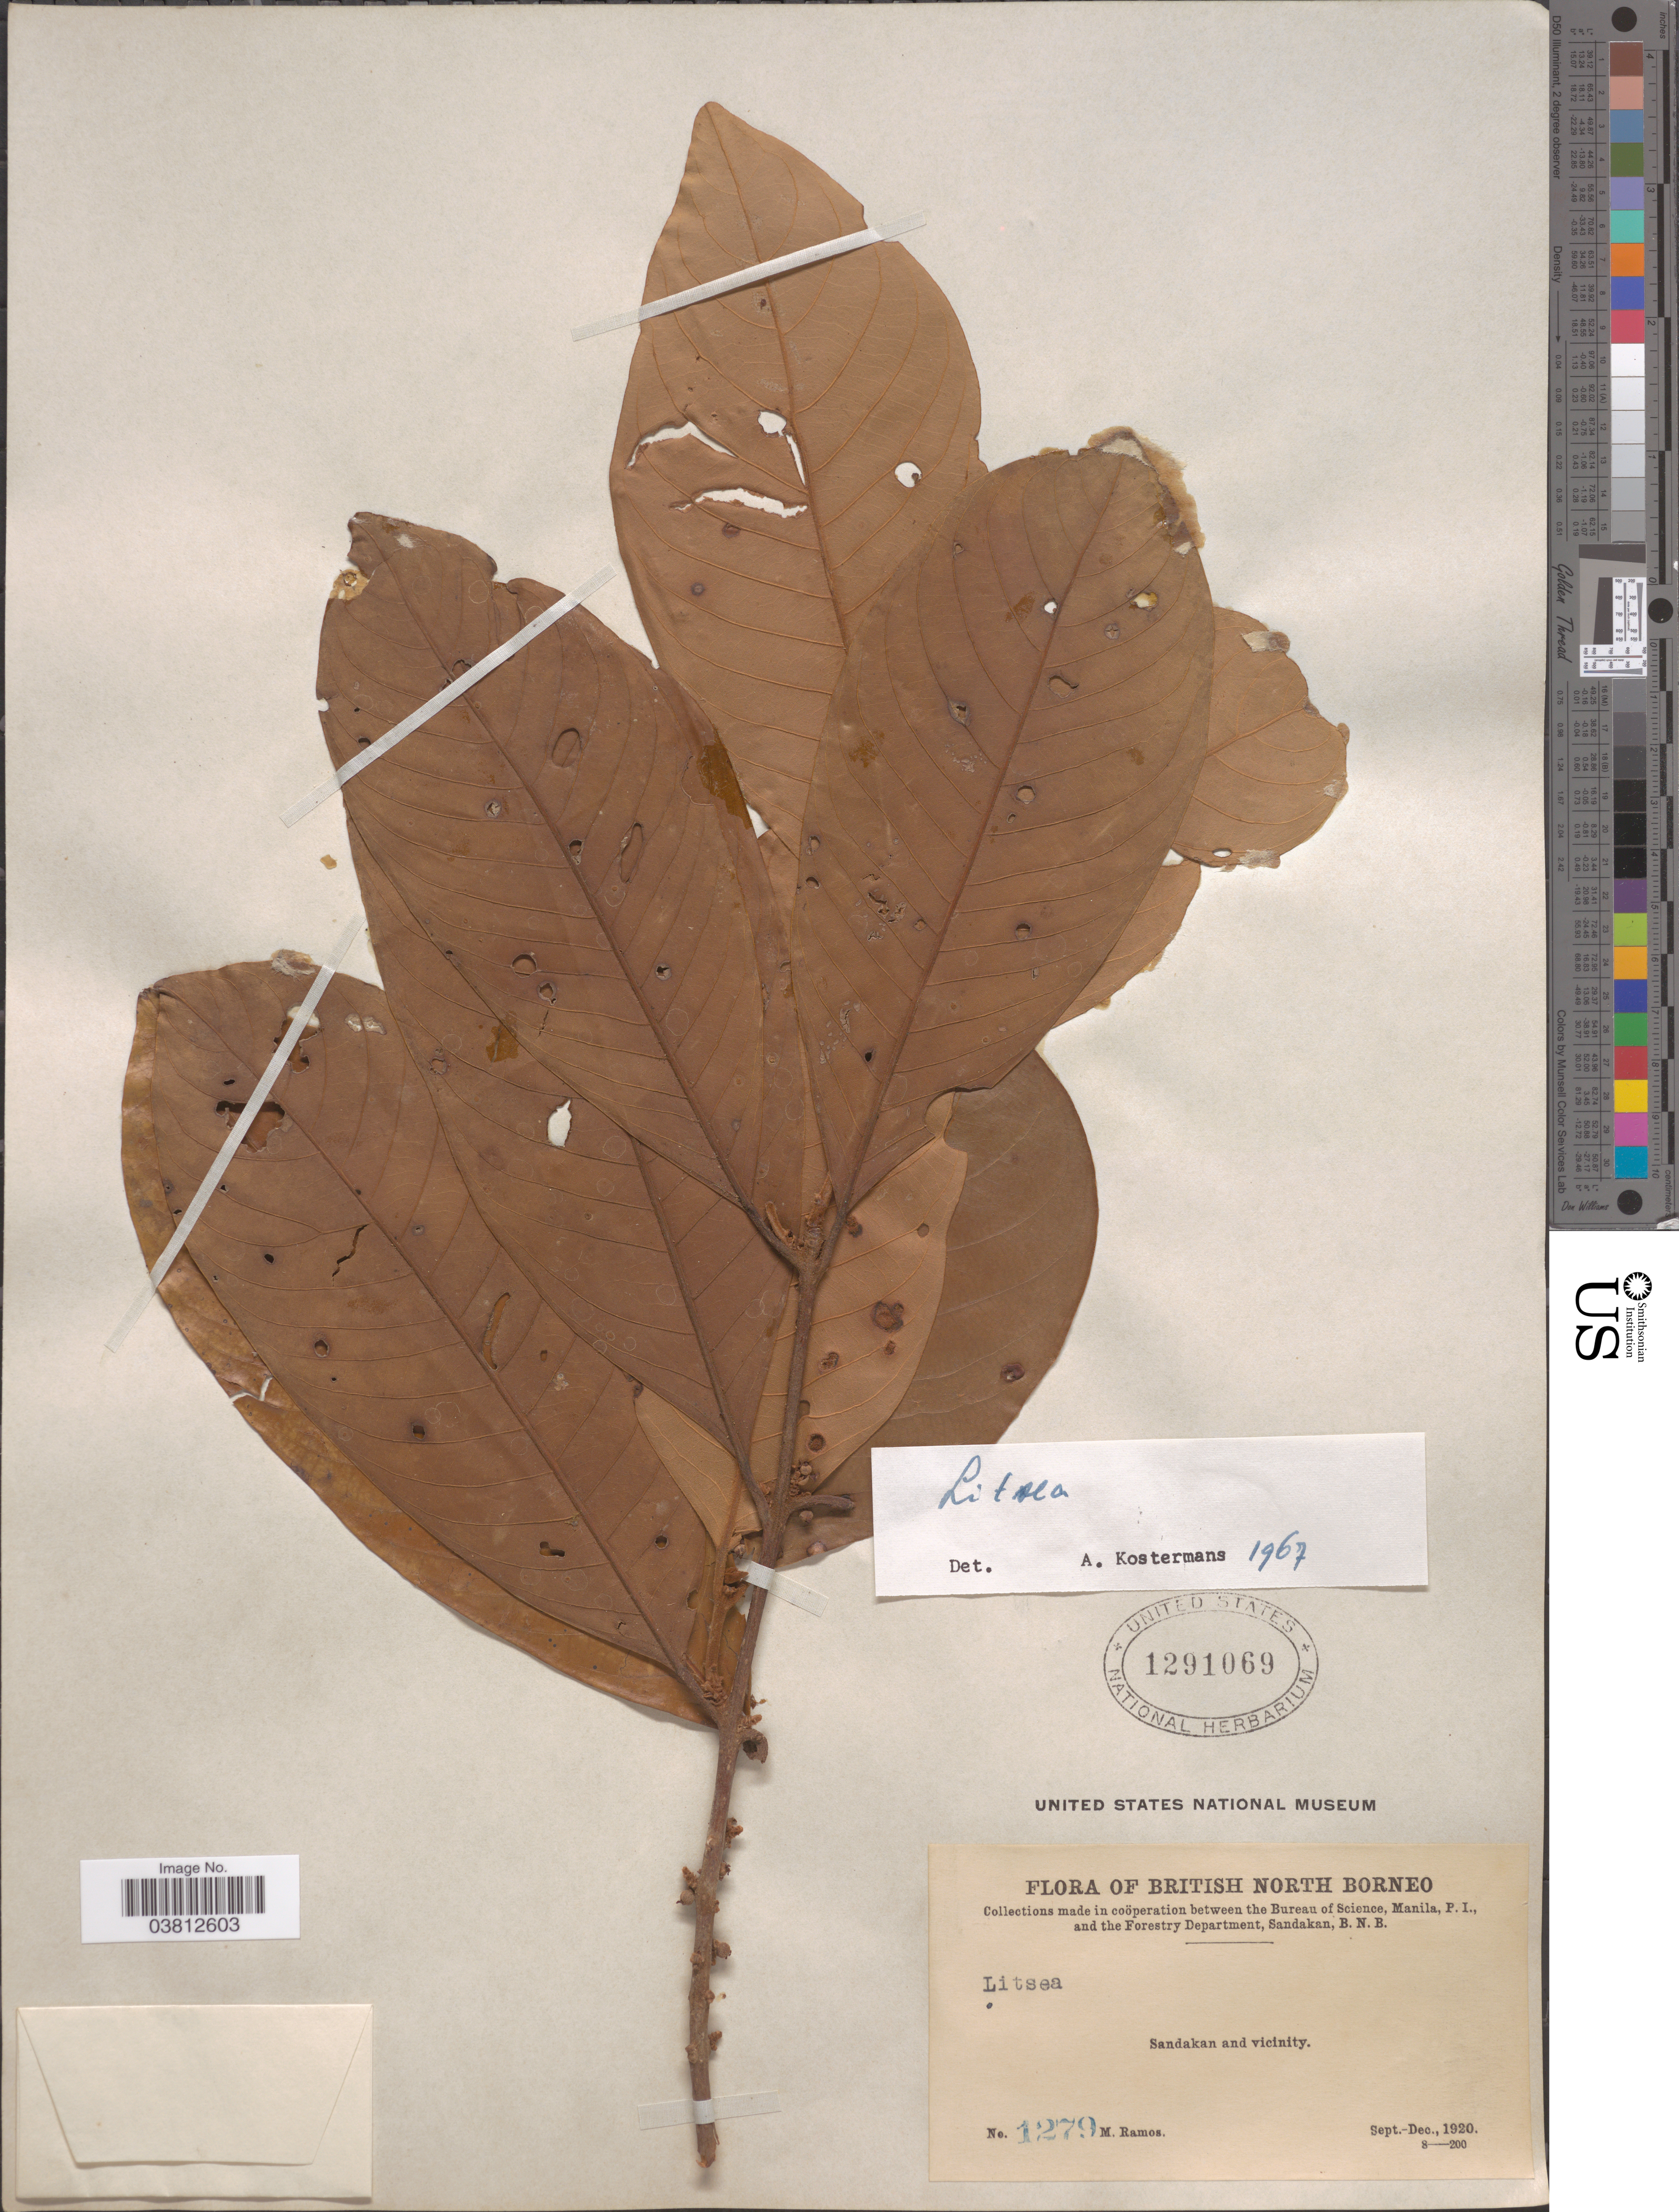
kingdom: Plantae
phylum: Tracheophyta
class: Magnoliopsida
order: Laurales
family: Lauraceae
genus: Litsea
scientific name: Litsea sp.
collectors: M. Ramos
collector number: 1279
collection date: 1920-09/1920-12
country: Malaysia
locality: British North Borneo. Sandakan and vicinity.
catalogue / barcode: US 1291069